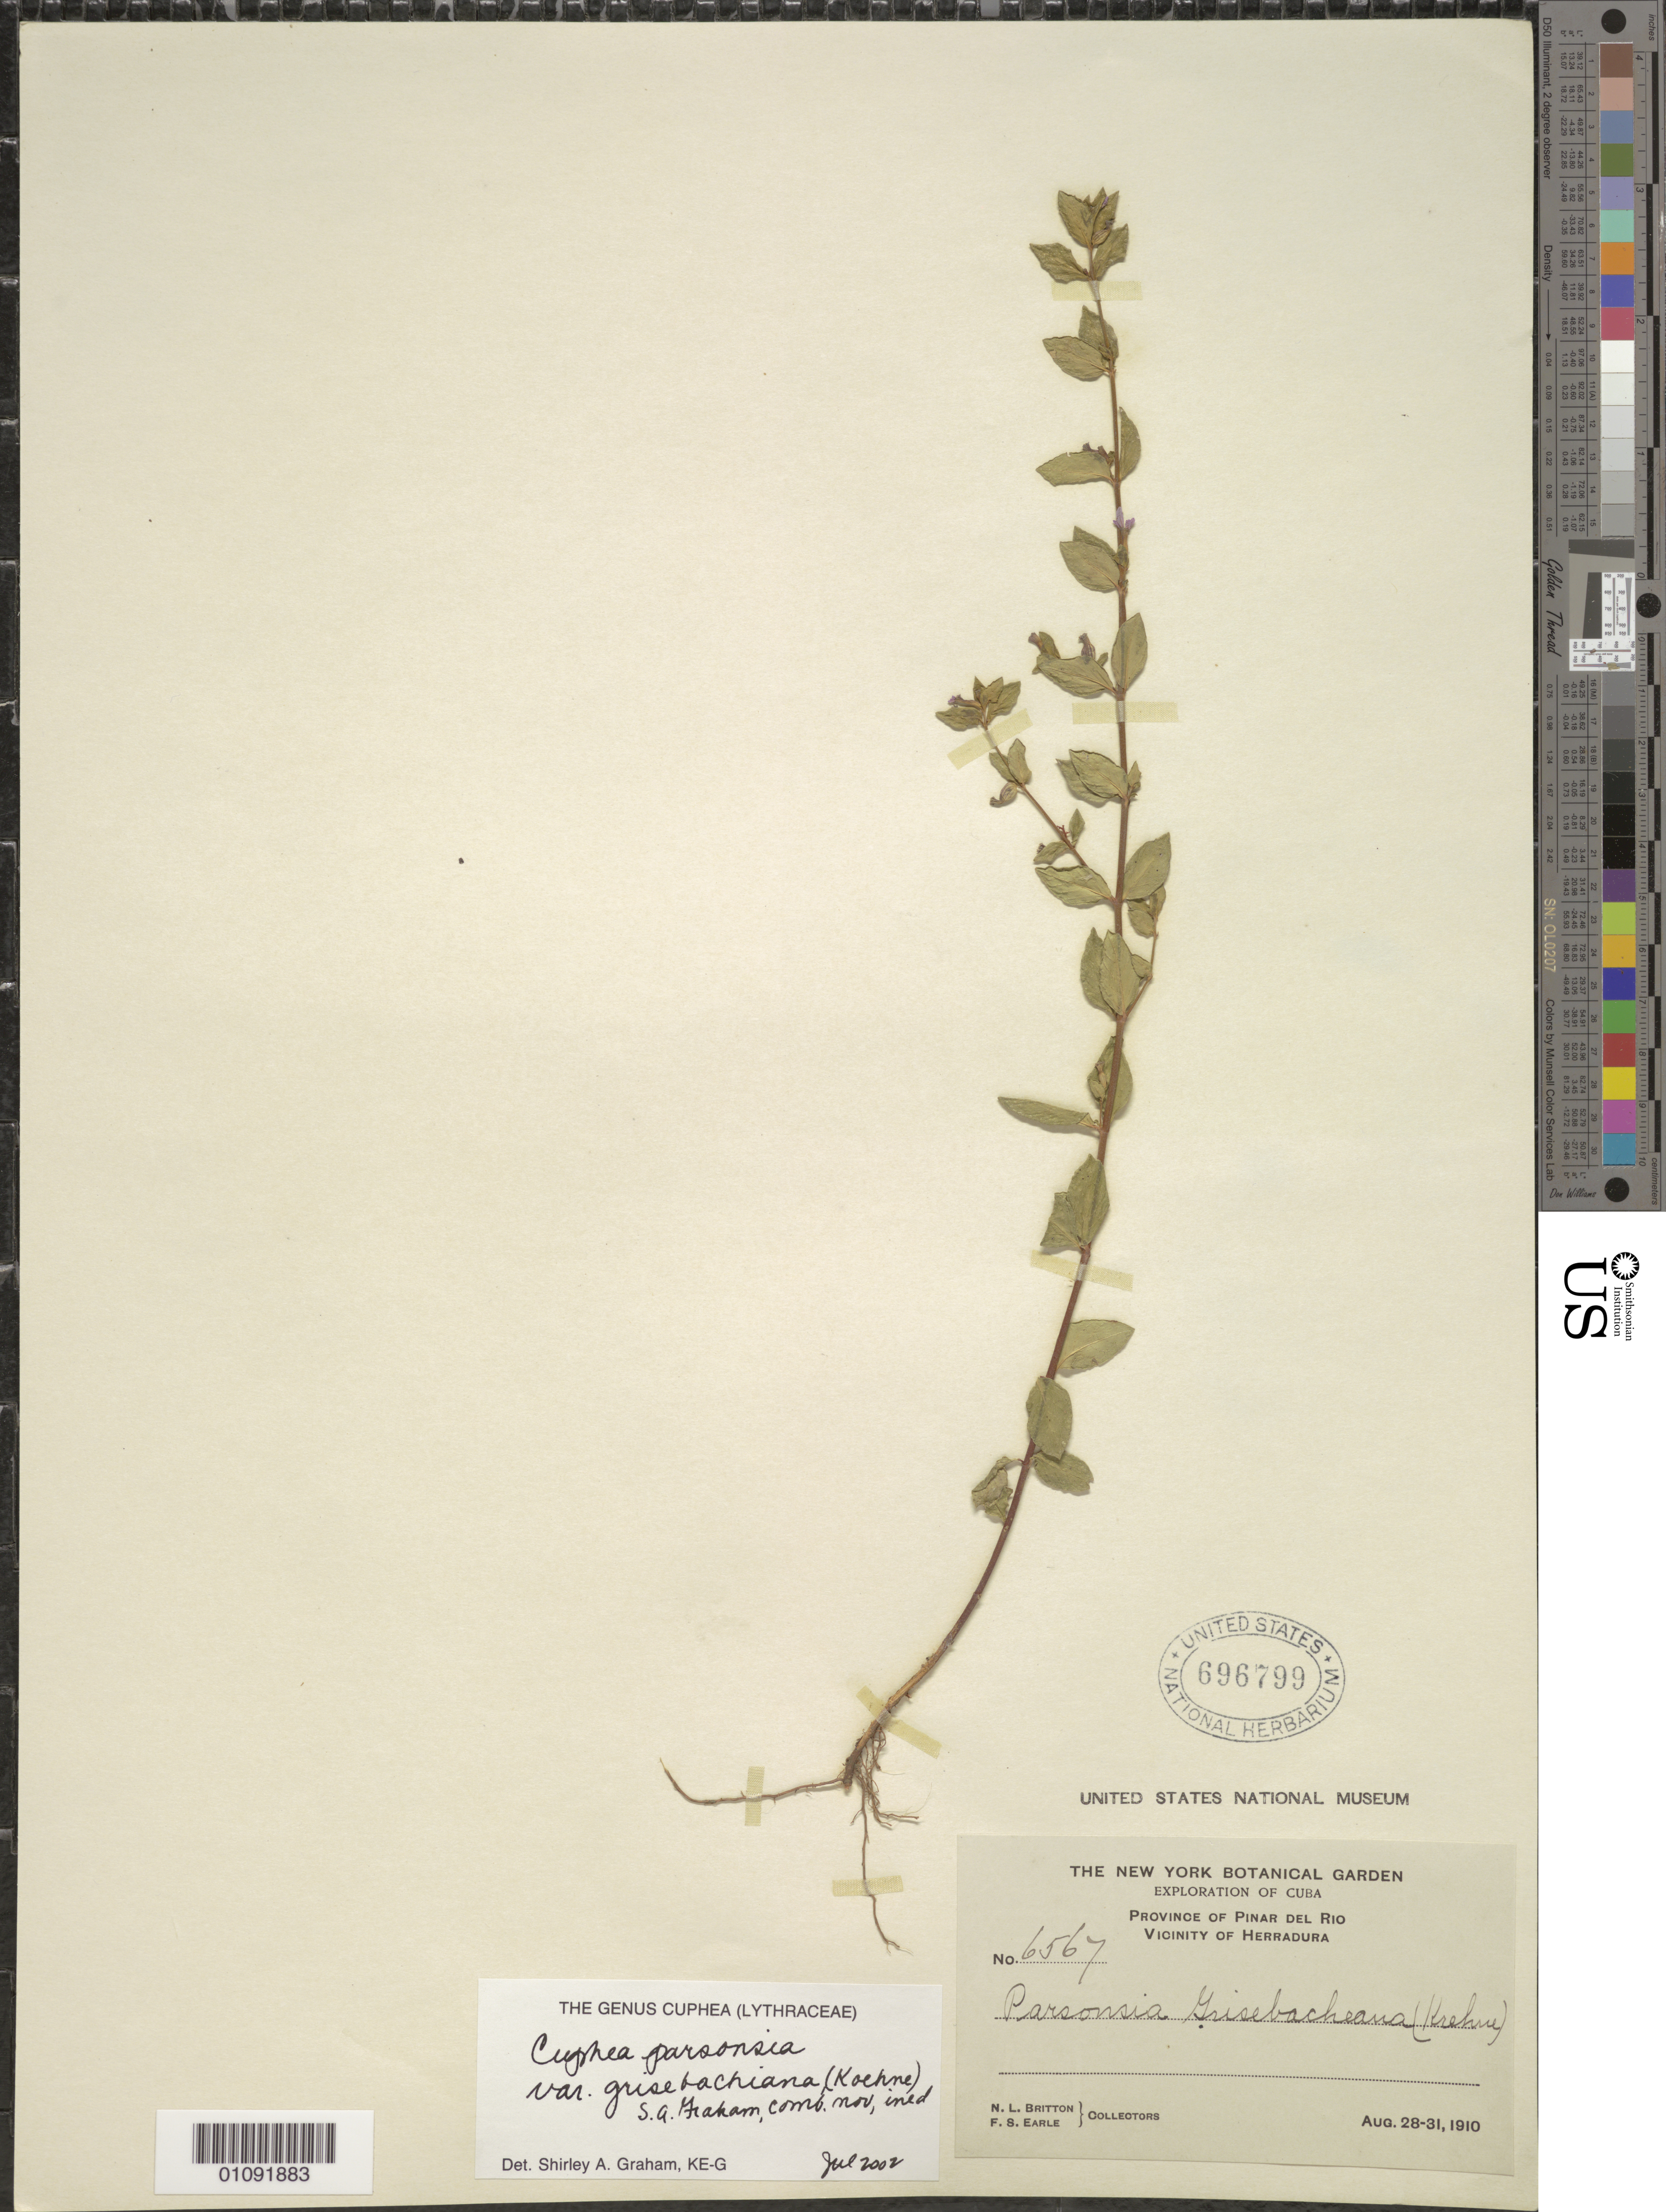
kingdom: Plantae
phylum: Tracheophyta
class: Magnoliopsida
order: Myrtales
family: Lythraceae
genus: Cuphea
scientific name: Cuphea grisebachiana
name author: Koehne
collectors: N. Britton & F. S. Earle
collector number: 6567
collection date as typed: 28 Aug 1910 to 31 Aug 1910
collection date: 1910-08-28/1910-08-31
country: Cuba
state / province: Pinar del Rio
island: Cuba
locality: Pinar del Rio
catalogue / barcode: US 696799